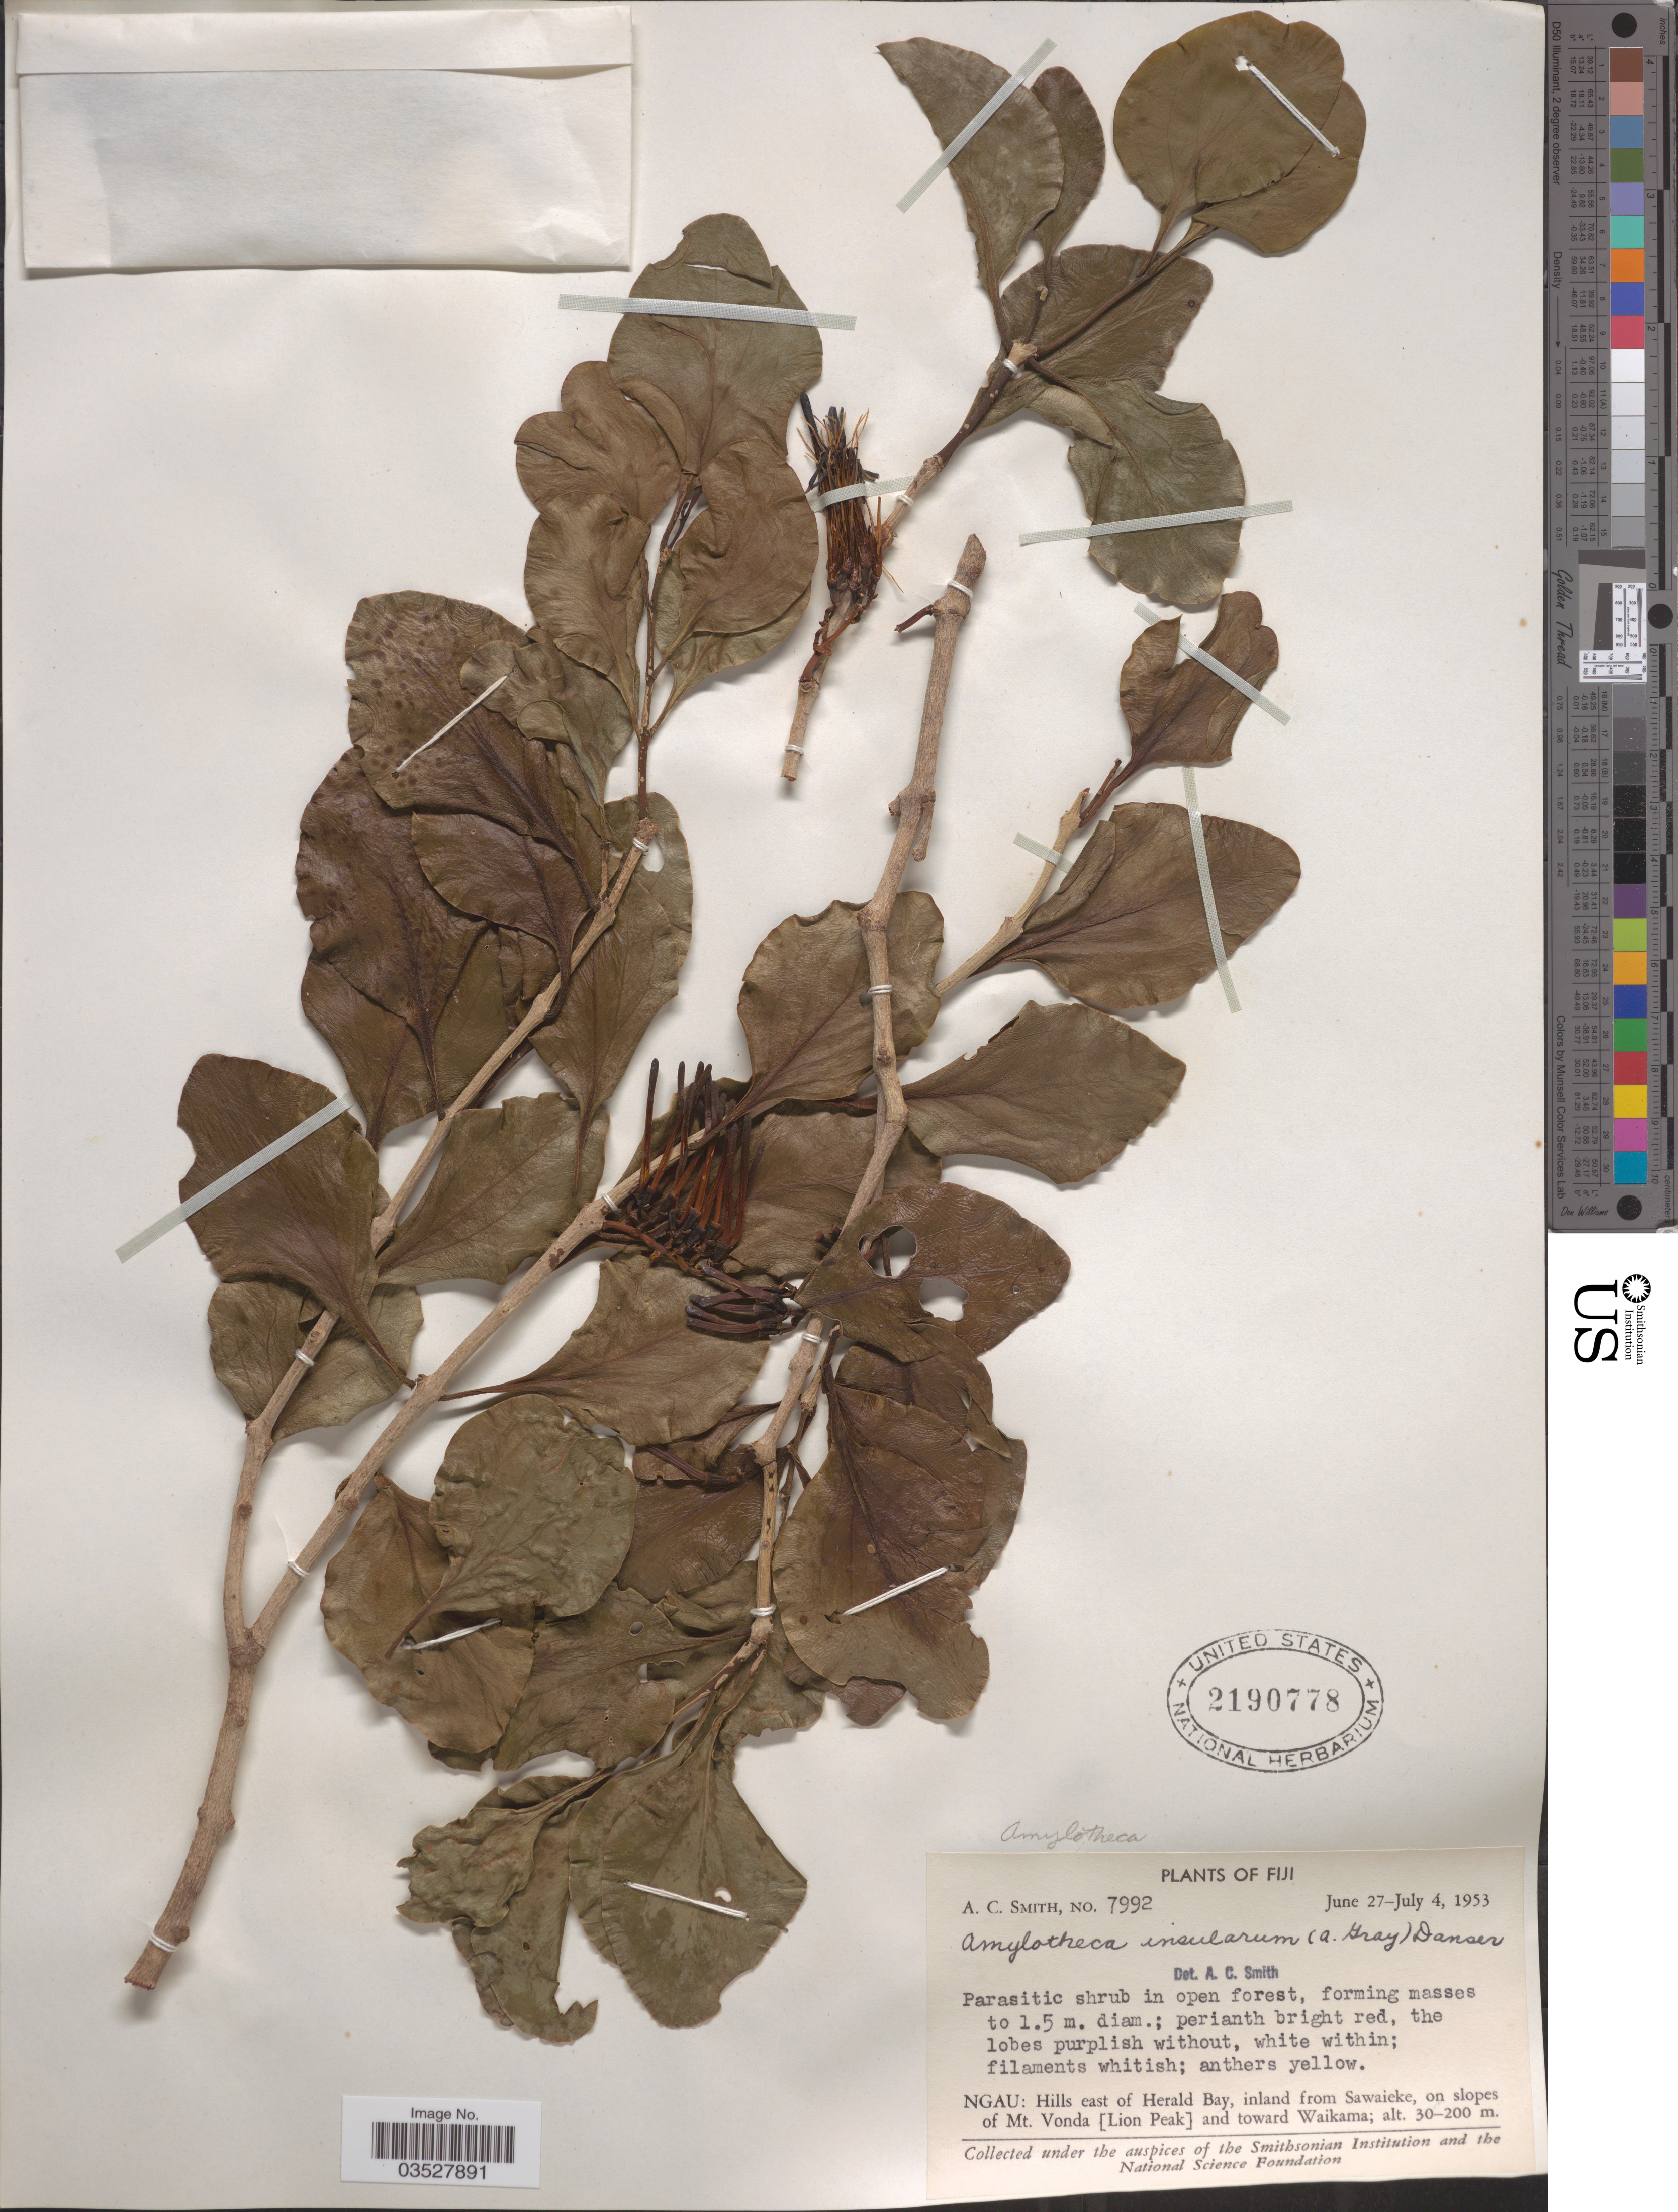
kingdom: Plantae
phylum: Tracheophyta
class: Magnoliopsida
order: Santalales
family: Loranthaceae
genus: Amylotheca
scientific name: Amylotheca insularum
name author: (A. Gray) Danser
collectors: A. C. Smith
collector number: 7992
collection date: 1953-06-27/1953-07-04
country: Fiji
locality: Ngau: Hills east of Herald Bay, inland from Sawaieke, on slopes of Mt. Vonda [Lion Peak] and toward Waikama.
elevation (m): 30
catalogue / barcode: US 2190778